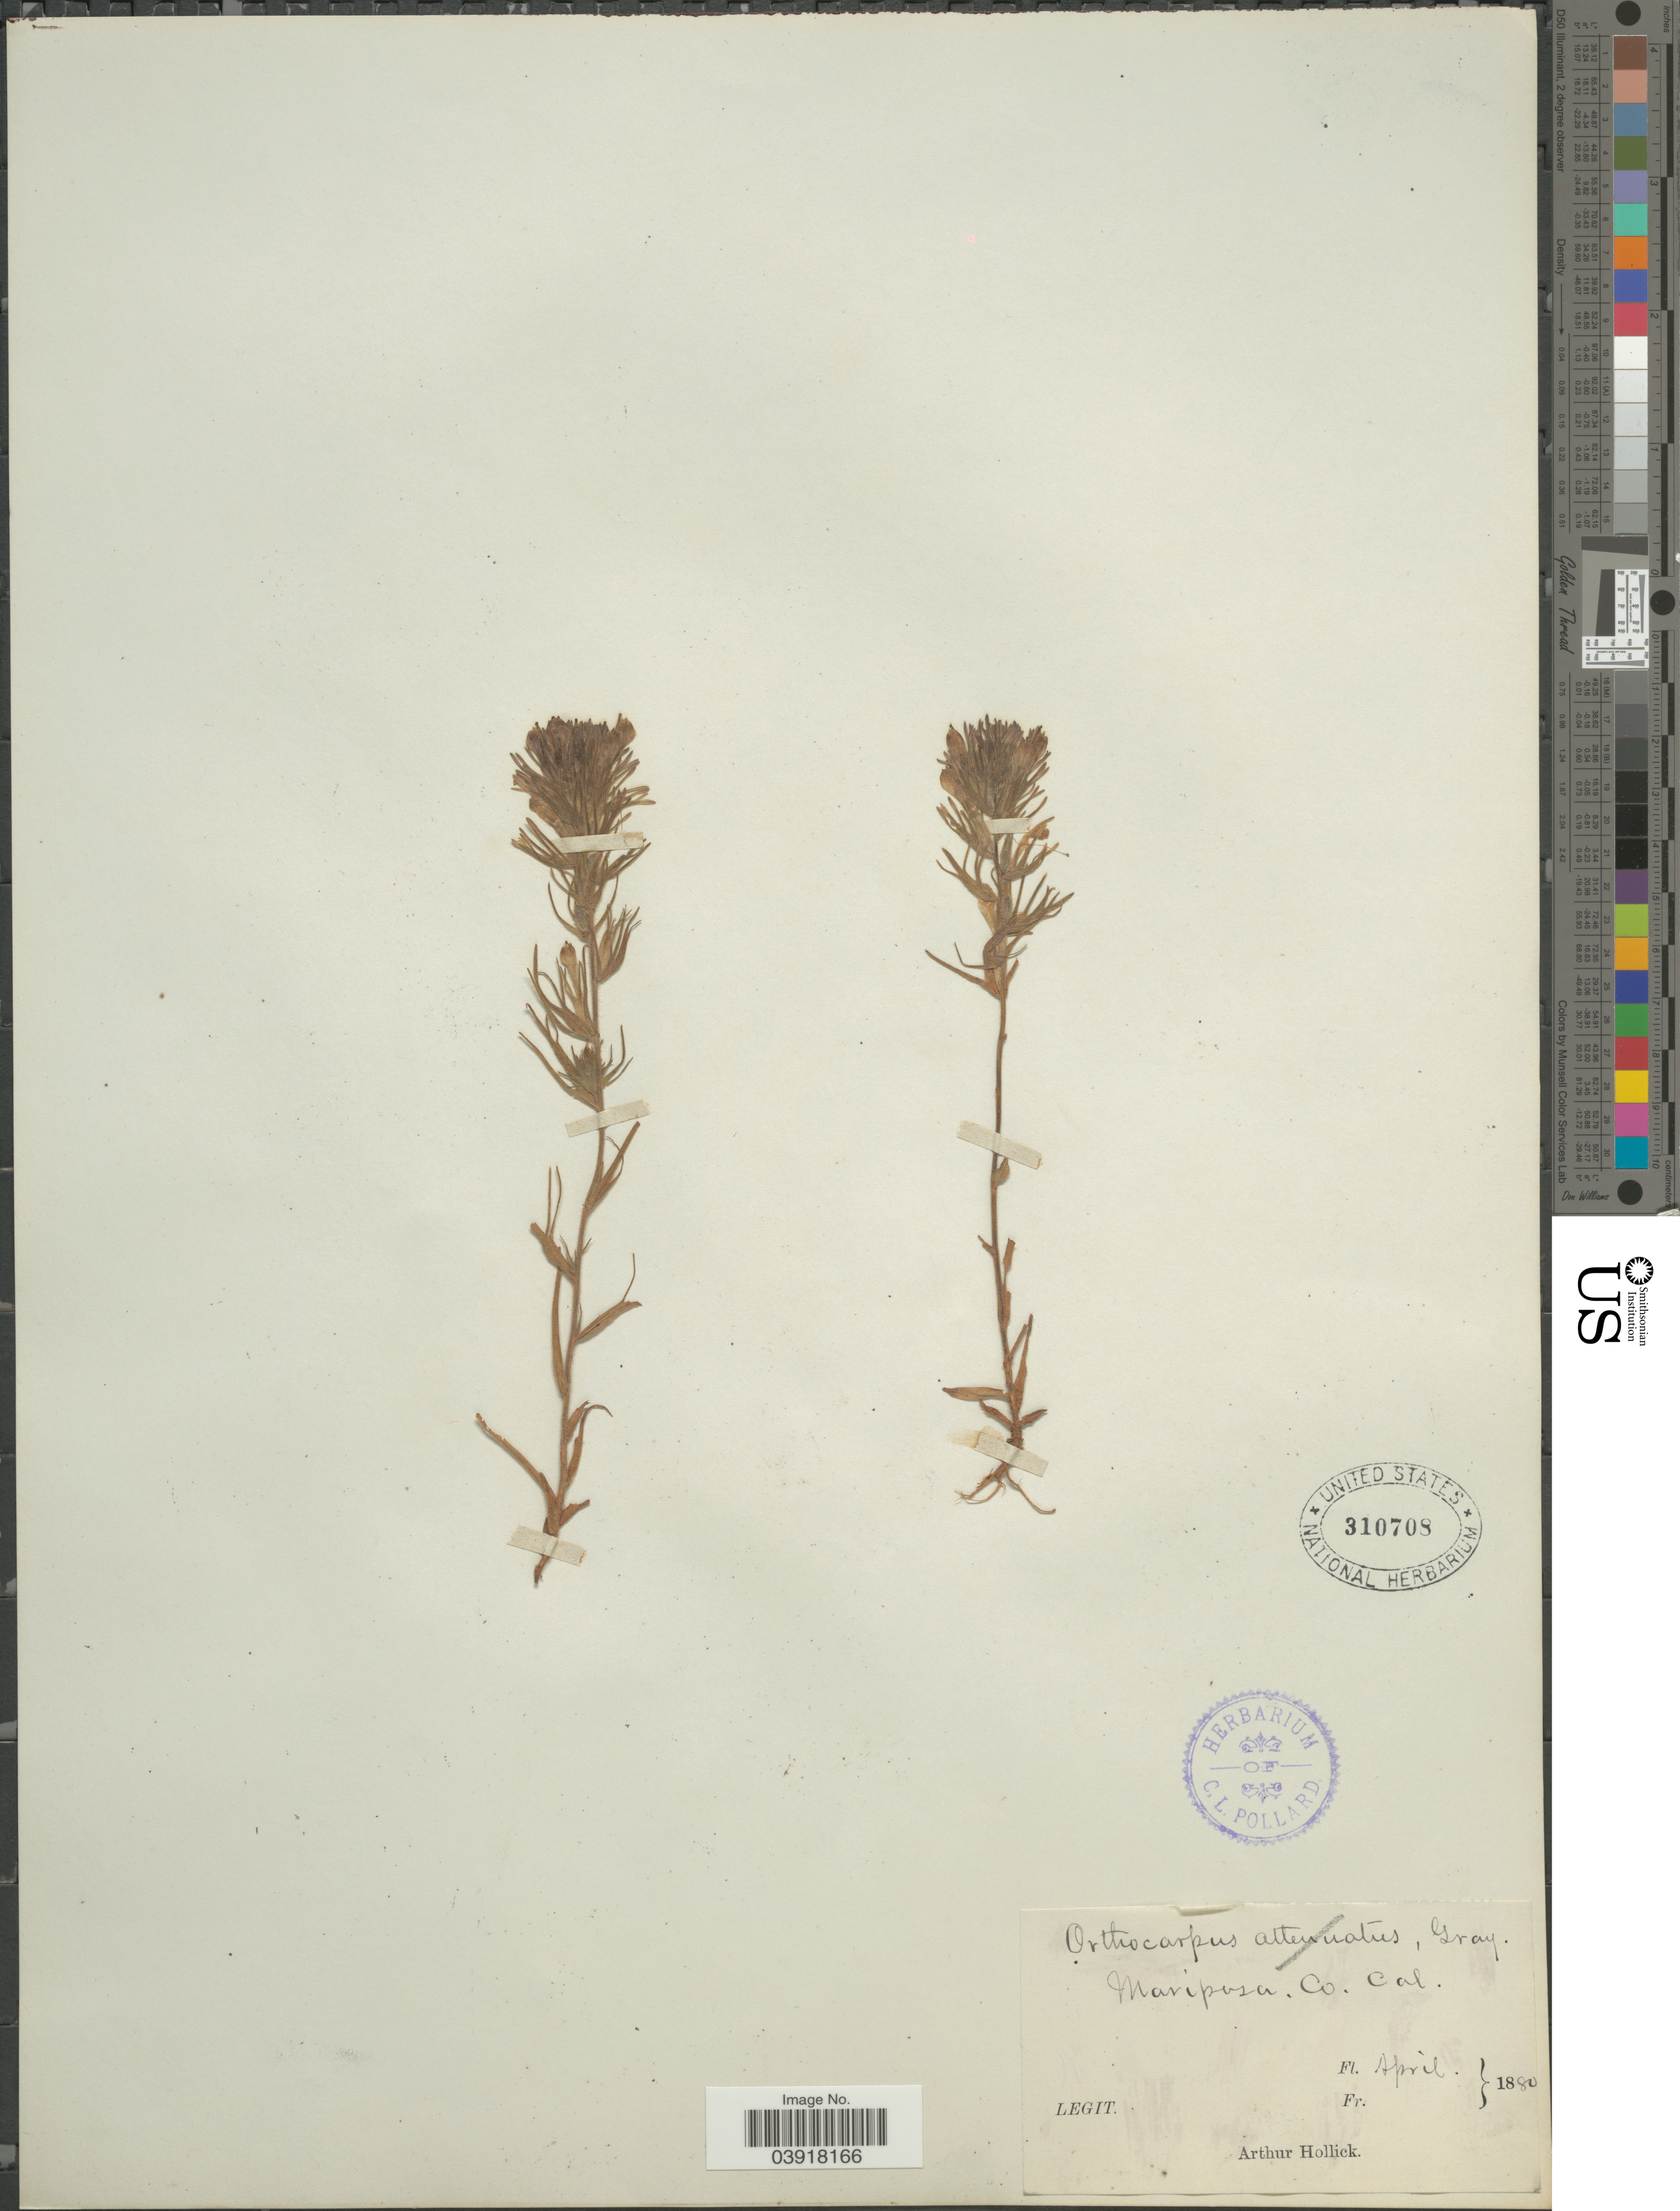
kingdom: Plantae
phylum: Tracheophyta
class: Magnoliopsida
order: Lamiales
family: Orobanchaceae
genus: Orthocarpus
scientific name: Orthocarpus sp.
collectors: A. Hollick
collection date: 1880-04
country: United States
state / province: California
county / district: Mariposa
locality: Mariposa Co.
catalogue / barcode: US 310708